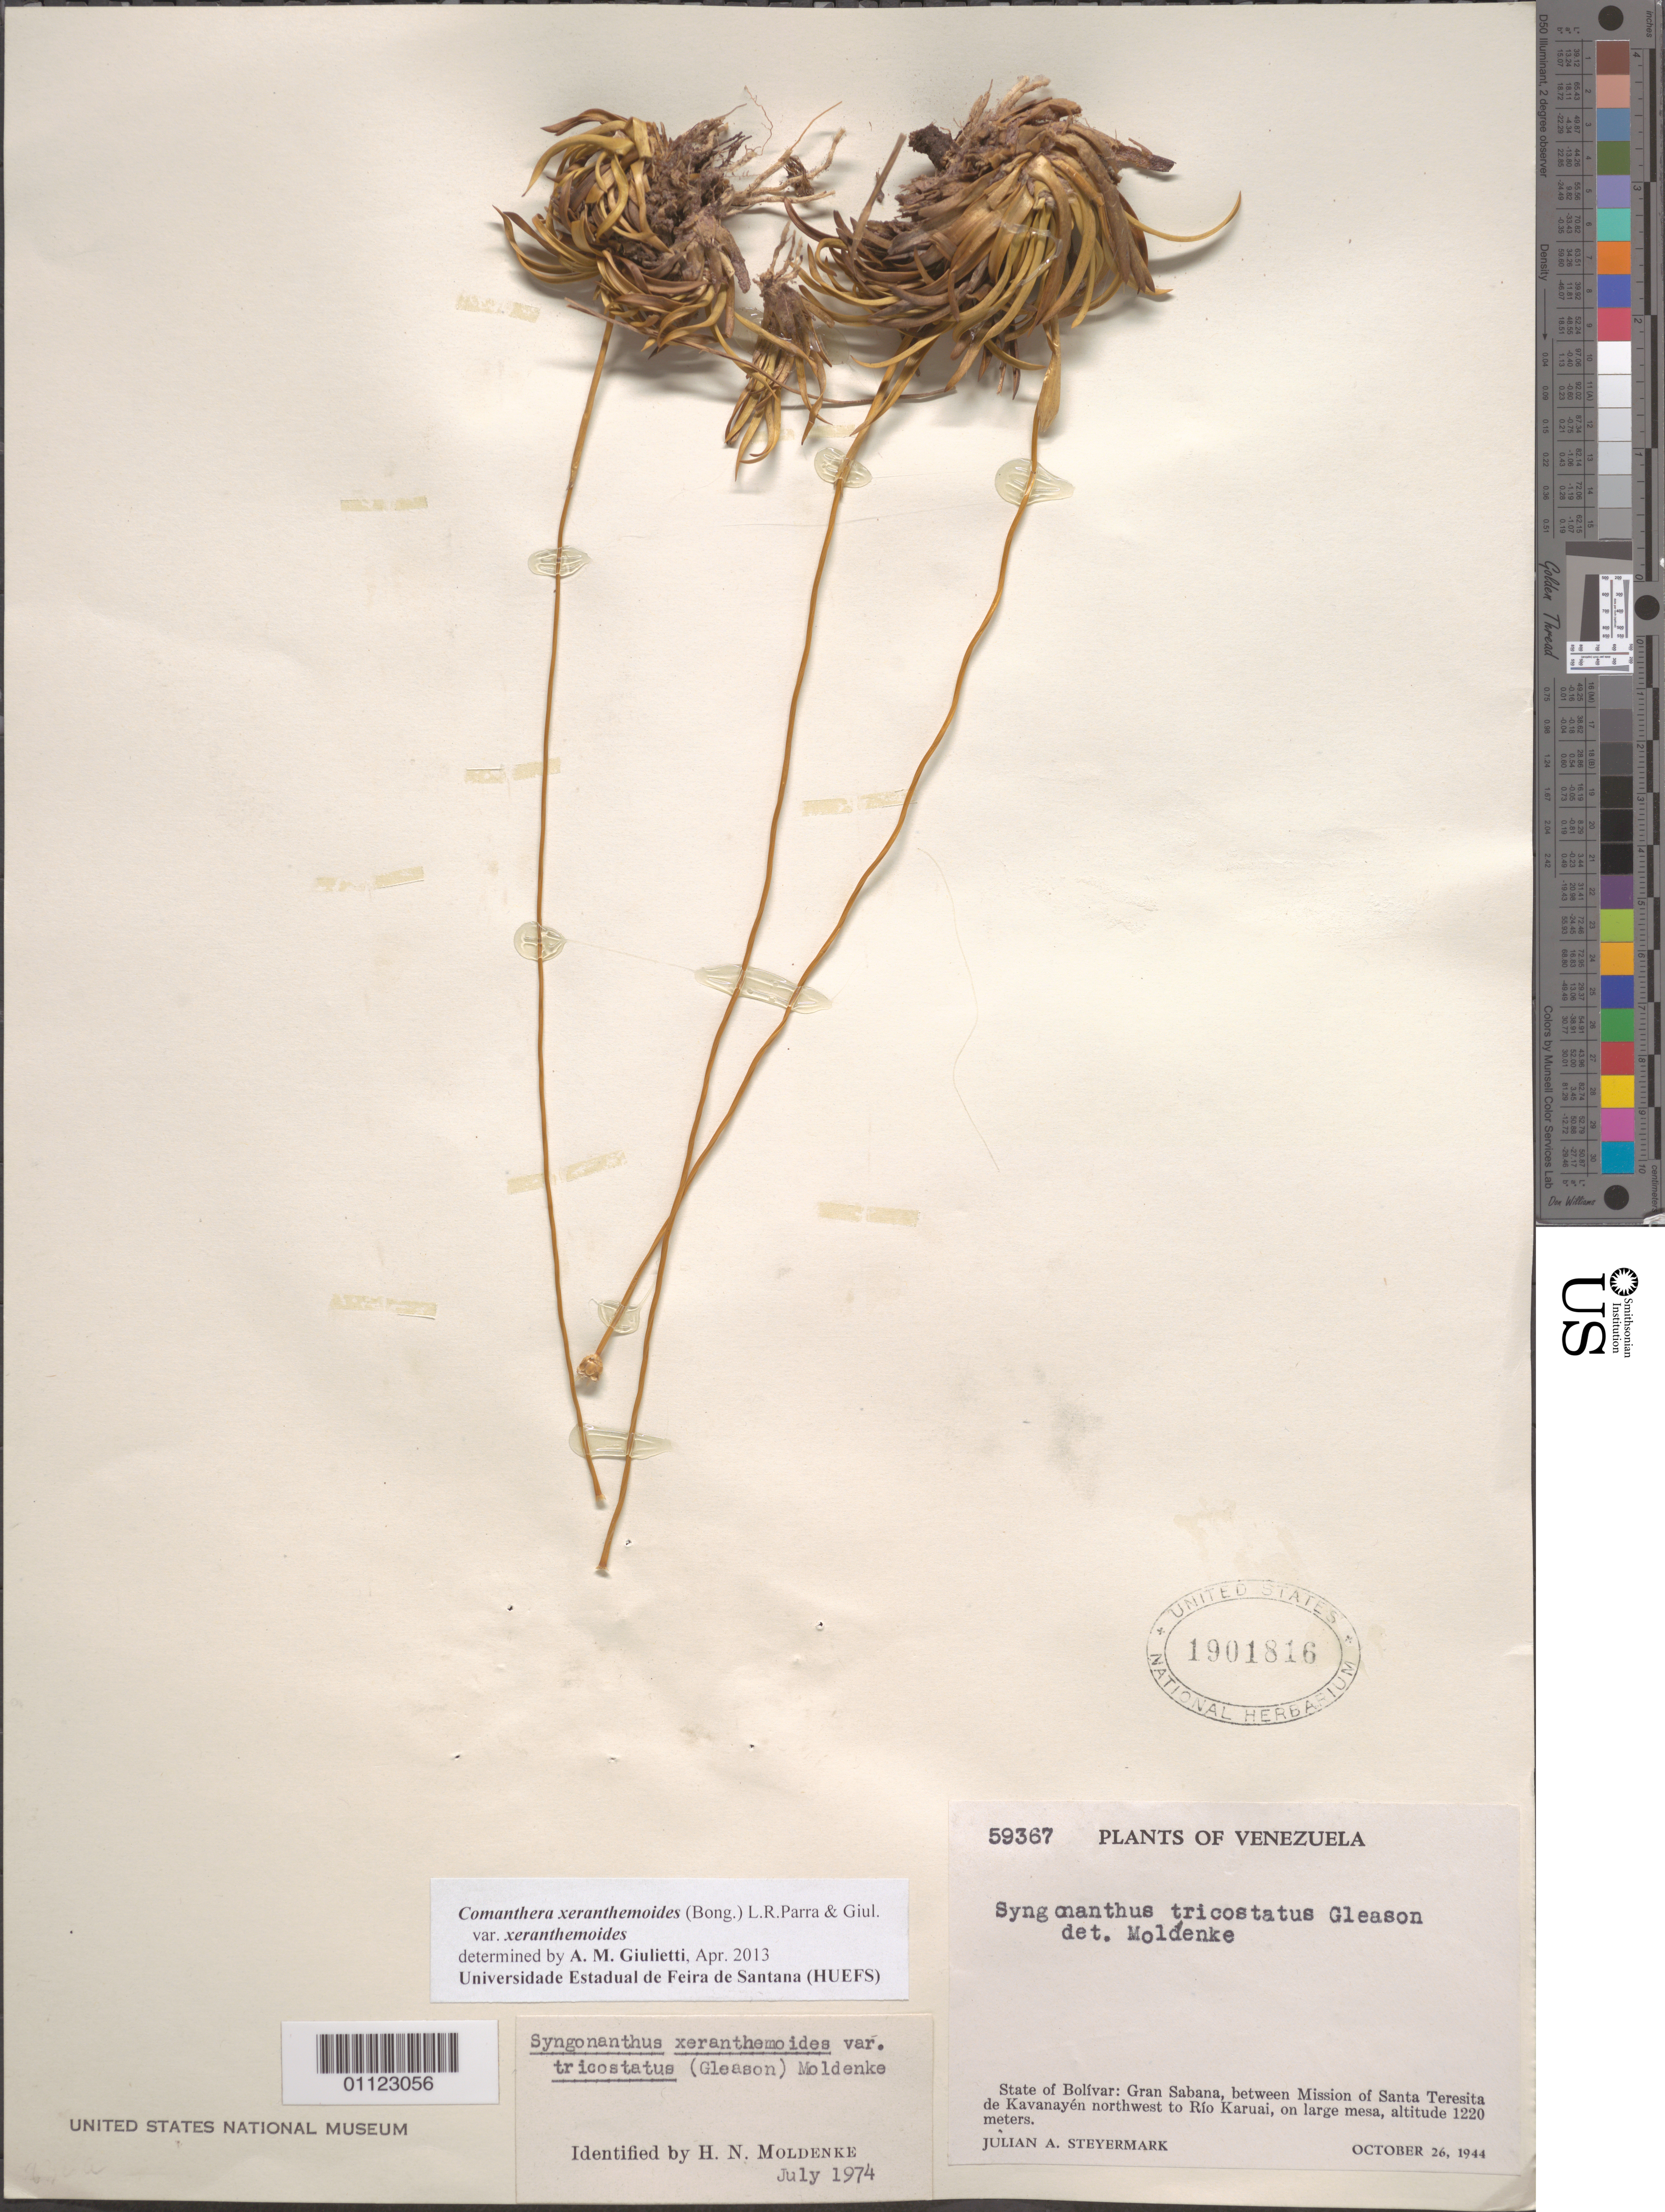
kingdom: Plantae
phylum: Tracheophyta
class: Liliopsida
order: Poales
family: Eriocaulaceae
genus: Comanthera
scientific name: Comanthera xeranthemoides var. xeranthemoides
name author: (Bong.) L.R. Parra & Giul.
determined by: Giulietti, Ana M.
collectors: J. Steyermark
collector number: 59367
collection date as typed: October 26, 1944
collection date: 1944-10-26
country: Venezuela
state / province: Bolívar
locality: Gran Sabana, between Mission of Santa Teresita de Kavanayén northwest to Río Karuai, on large mesa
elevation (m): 1220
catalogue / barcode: US 1901816